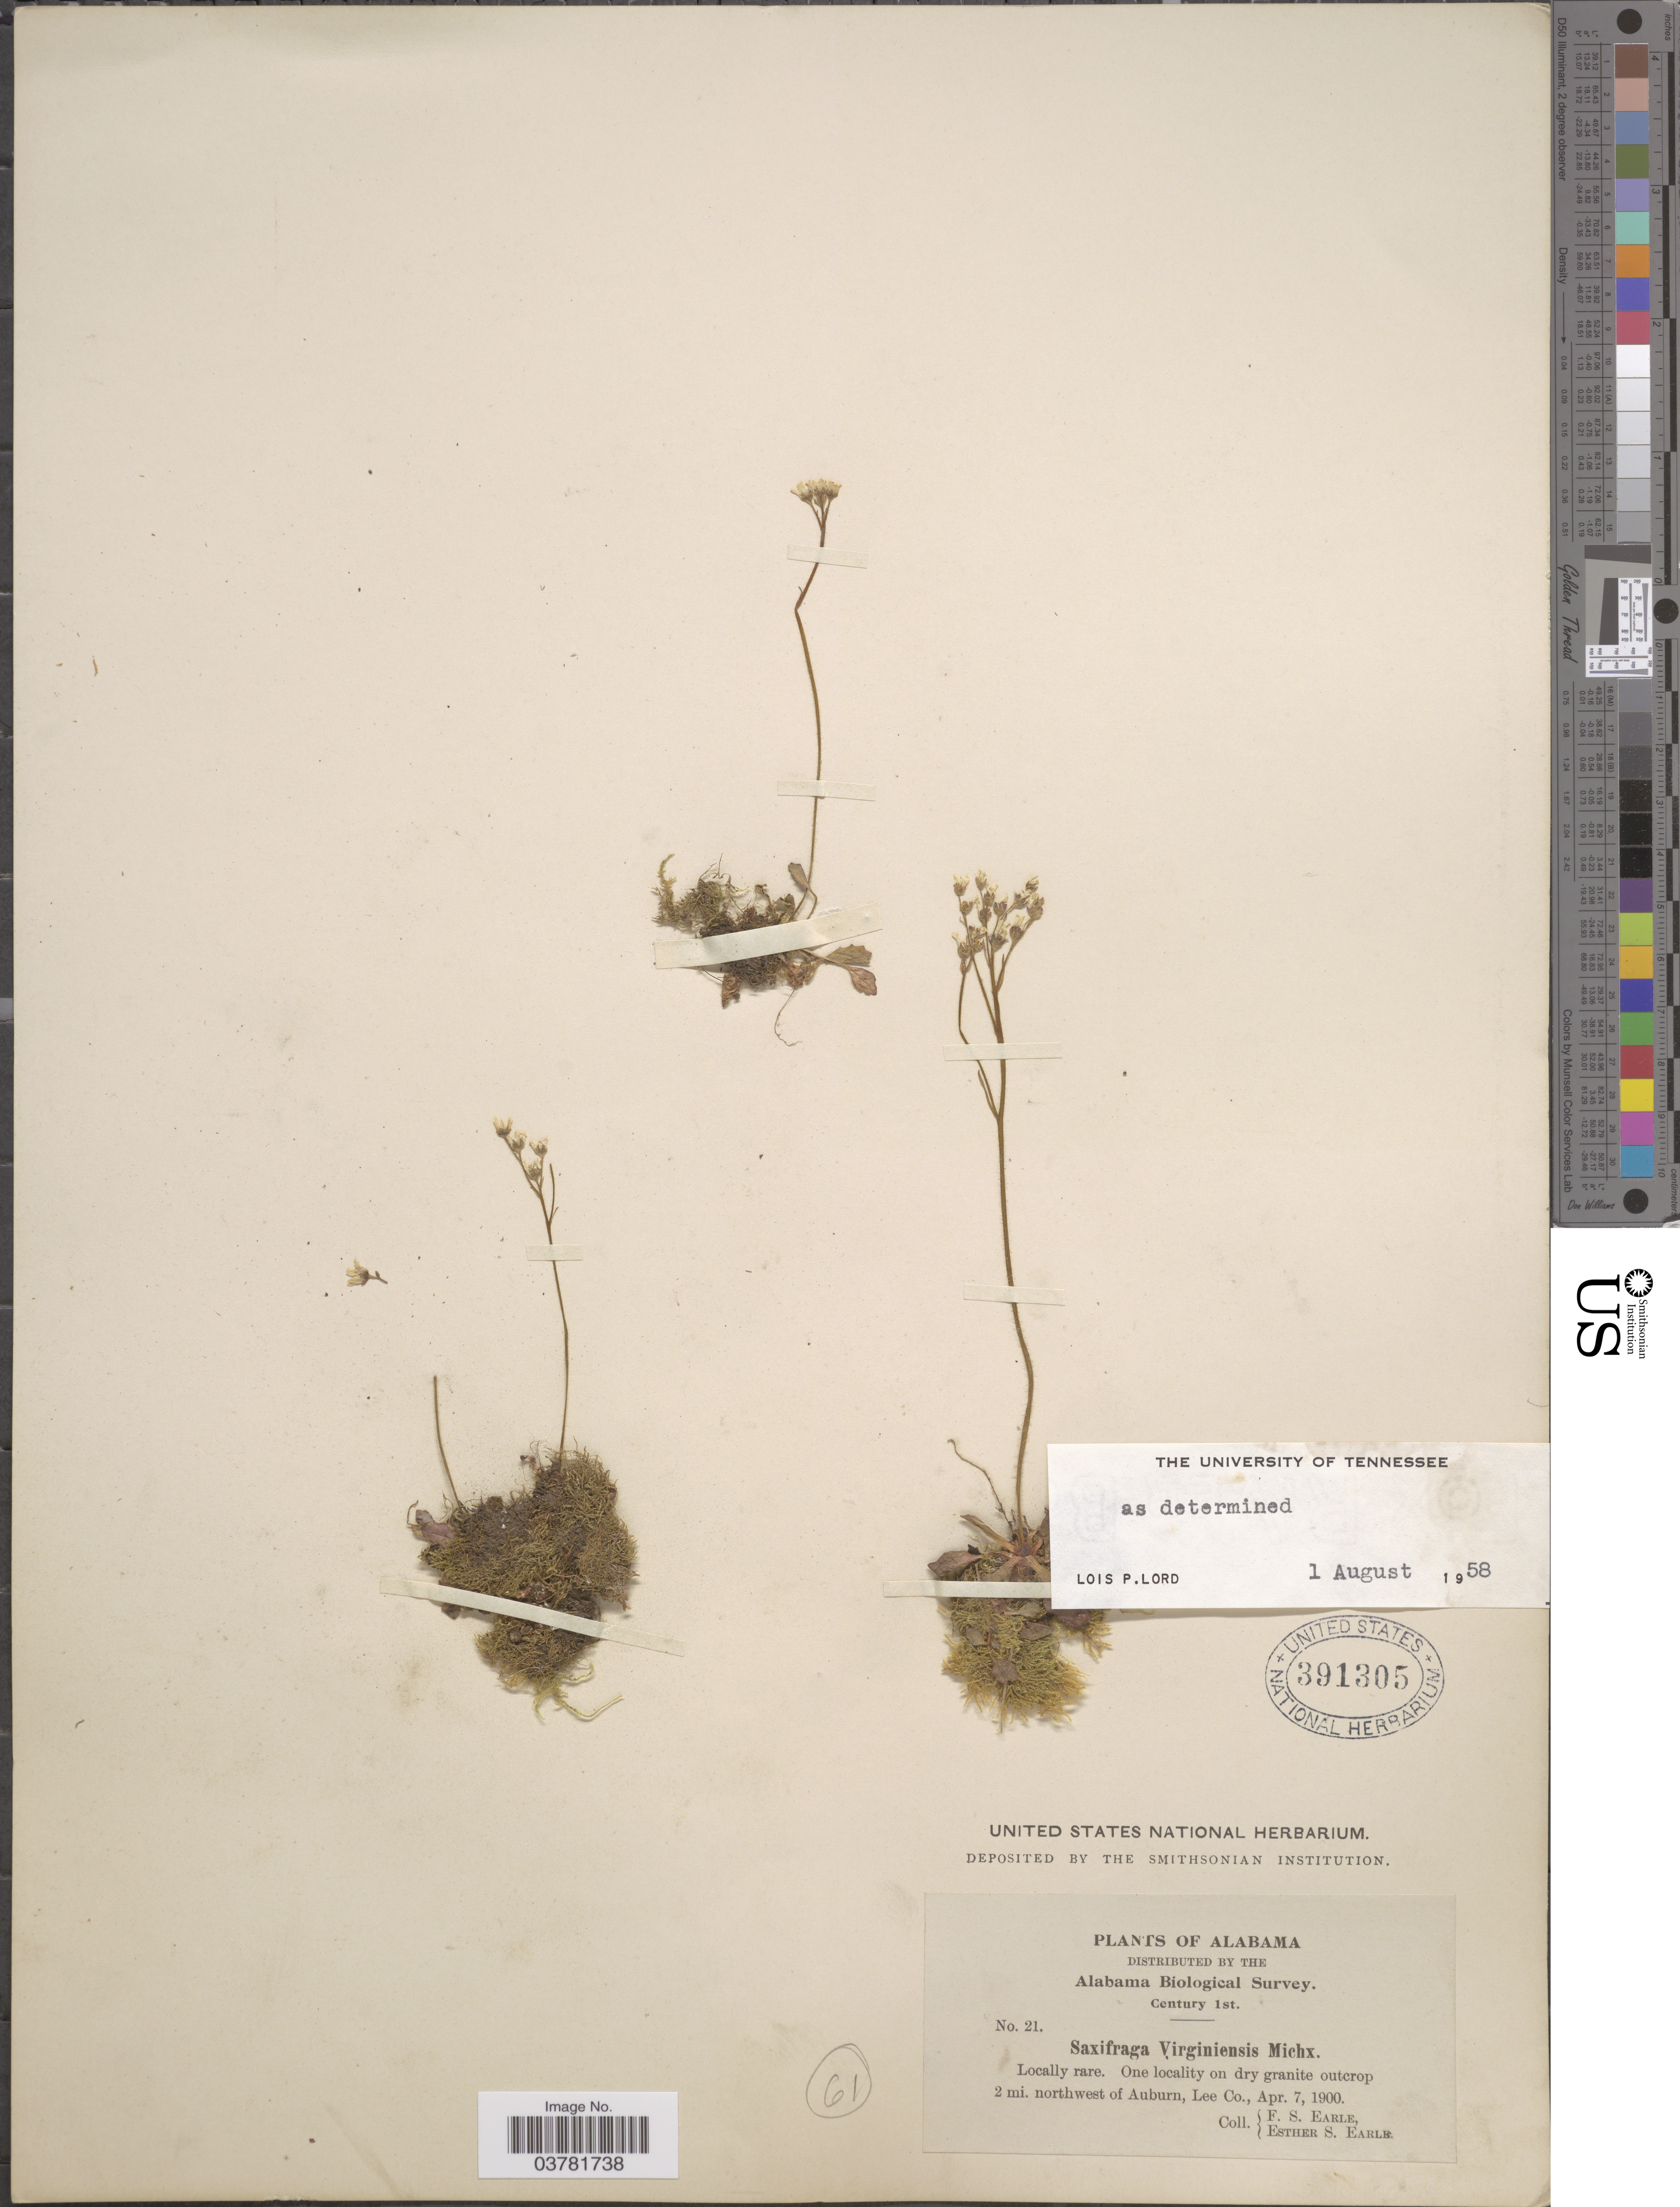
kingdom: Plantae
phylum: Tracheophyta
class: Magnoliopsida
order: Saxifragales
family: Saxifragaceae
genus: Micranthes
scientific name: Micranthes virginiensis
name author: (Michx.) Small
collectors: F. S. Earle & E. S. Earle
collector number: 21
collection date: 1900-04-07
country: United States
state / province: Alabama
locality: Alabama Biological Survey. 2 mi. northwest of Auburn, Lee Co.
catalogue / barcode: US 391305